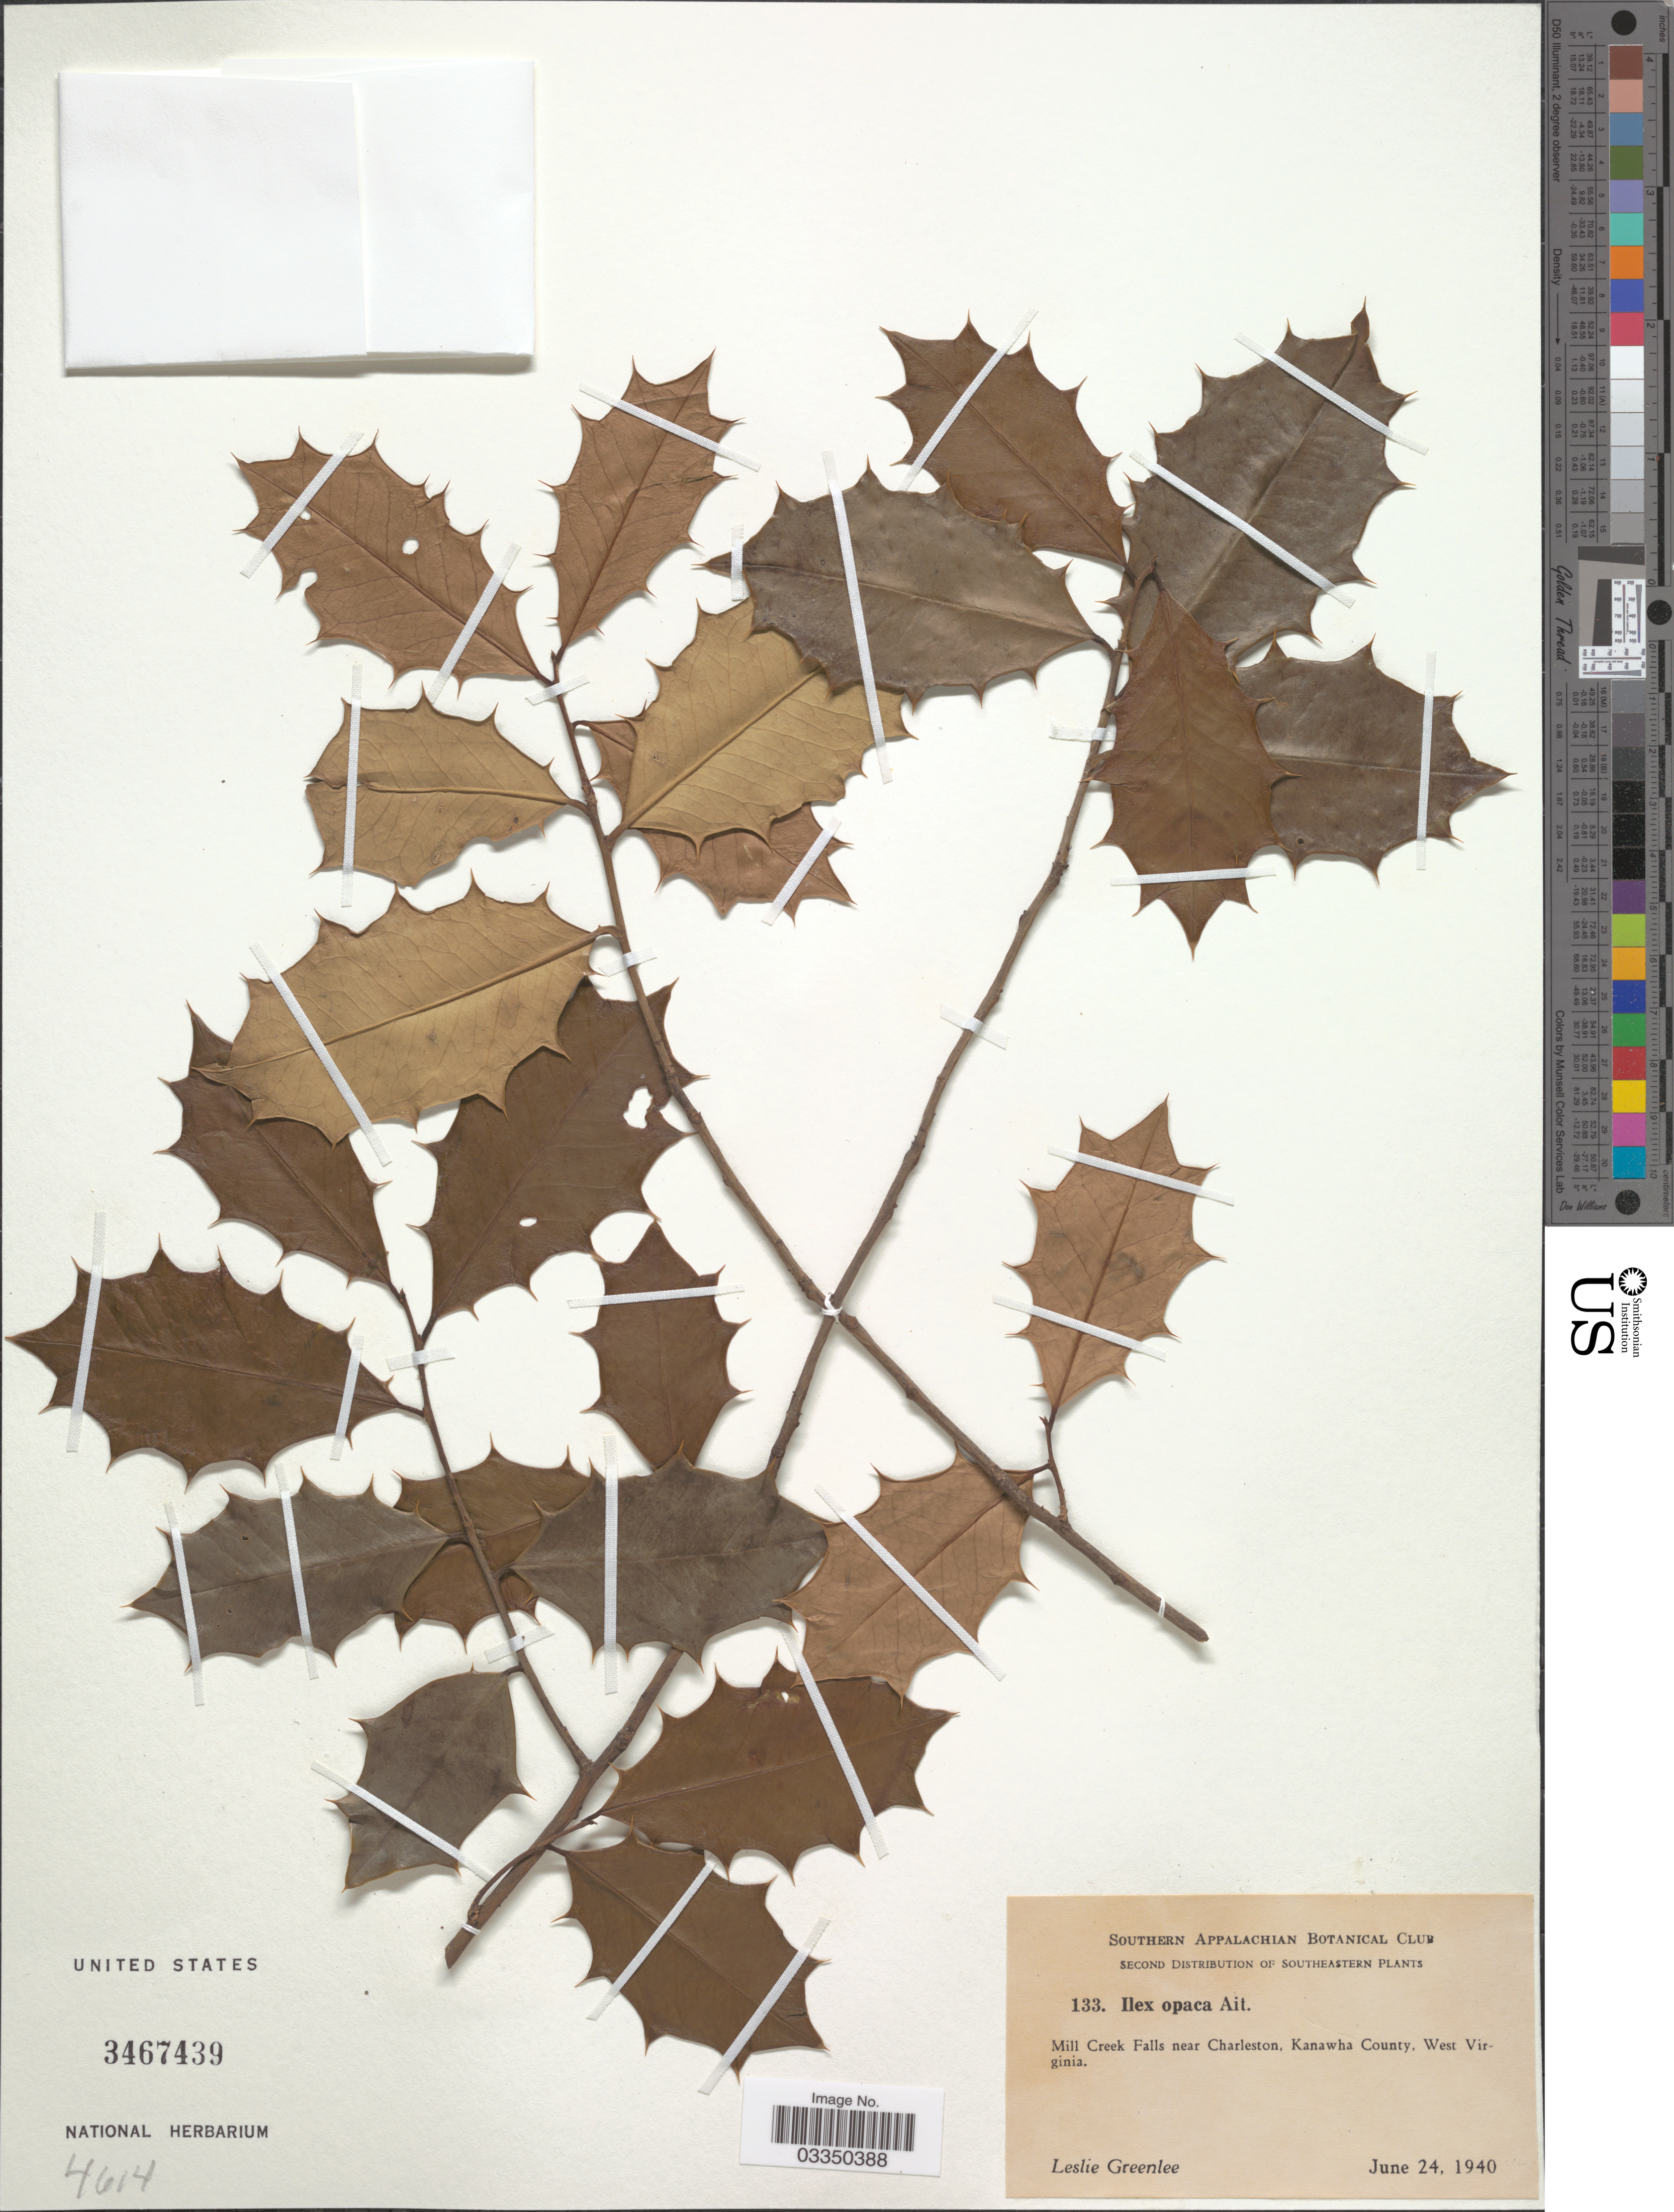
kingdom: Plantae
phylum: Tracheophyta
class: Magnoliopsida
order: Aquifoliales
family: Aquifoliaceae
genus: Ilex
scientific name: Ilex opaca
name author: Aiton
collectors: L. Greenlee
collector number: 133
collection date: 1940-06-24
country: United States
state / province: West Virginia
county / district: Kanawha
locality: Mill Creek Falls near Charleston, Kanawha County.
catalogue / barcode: US 3467439